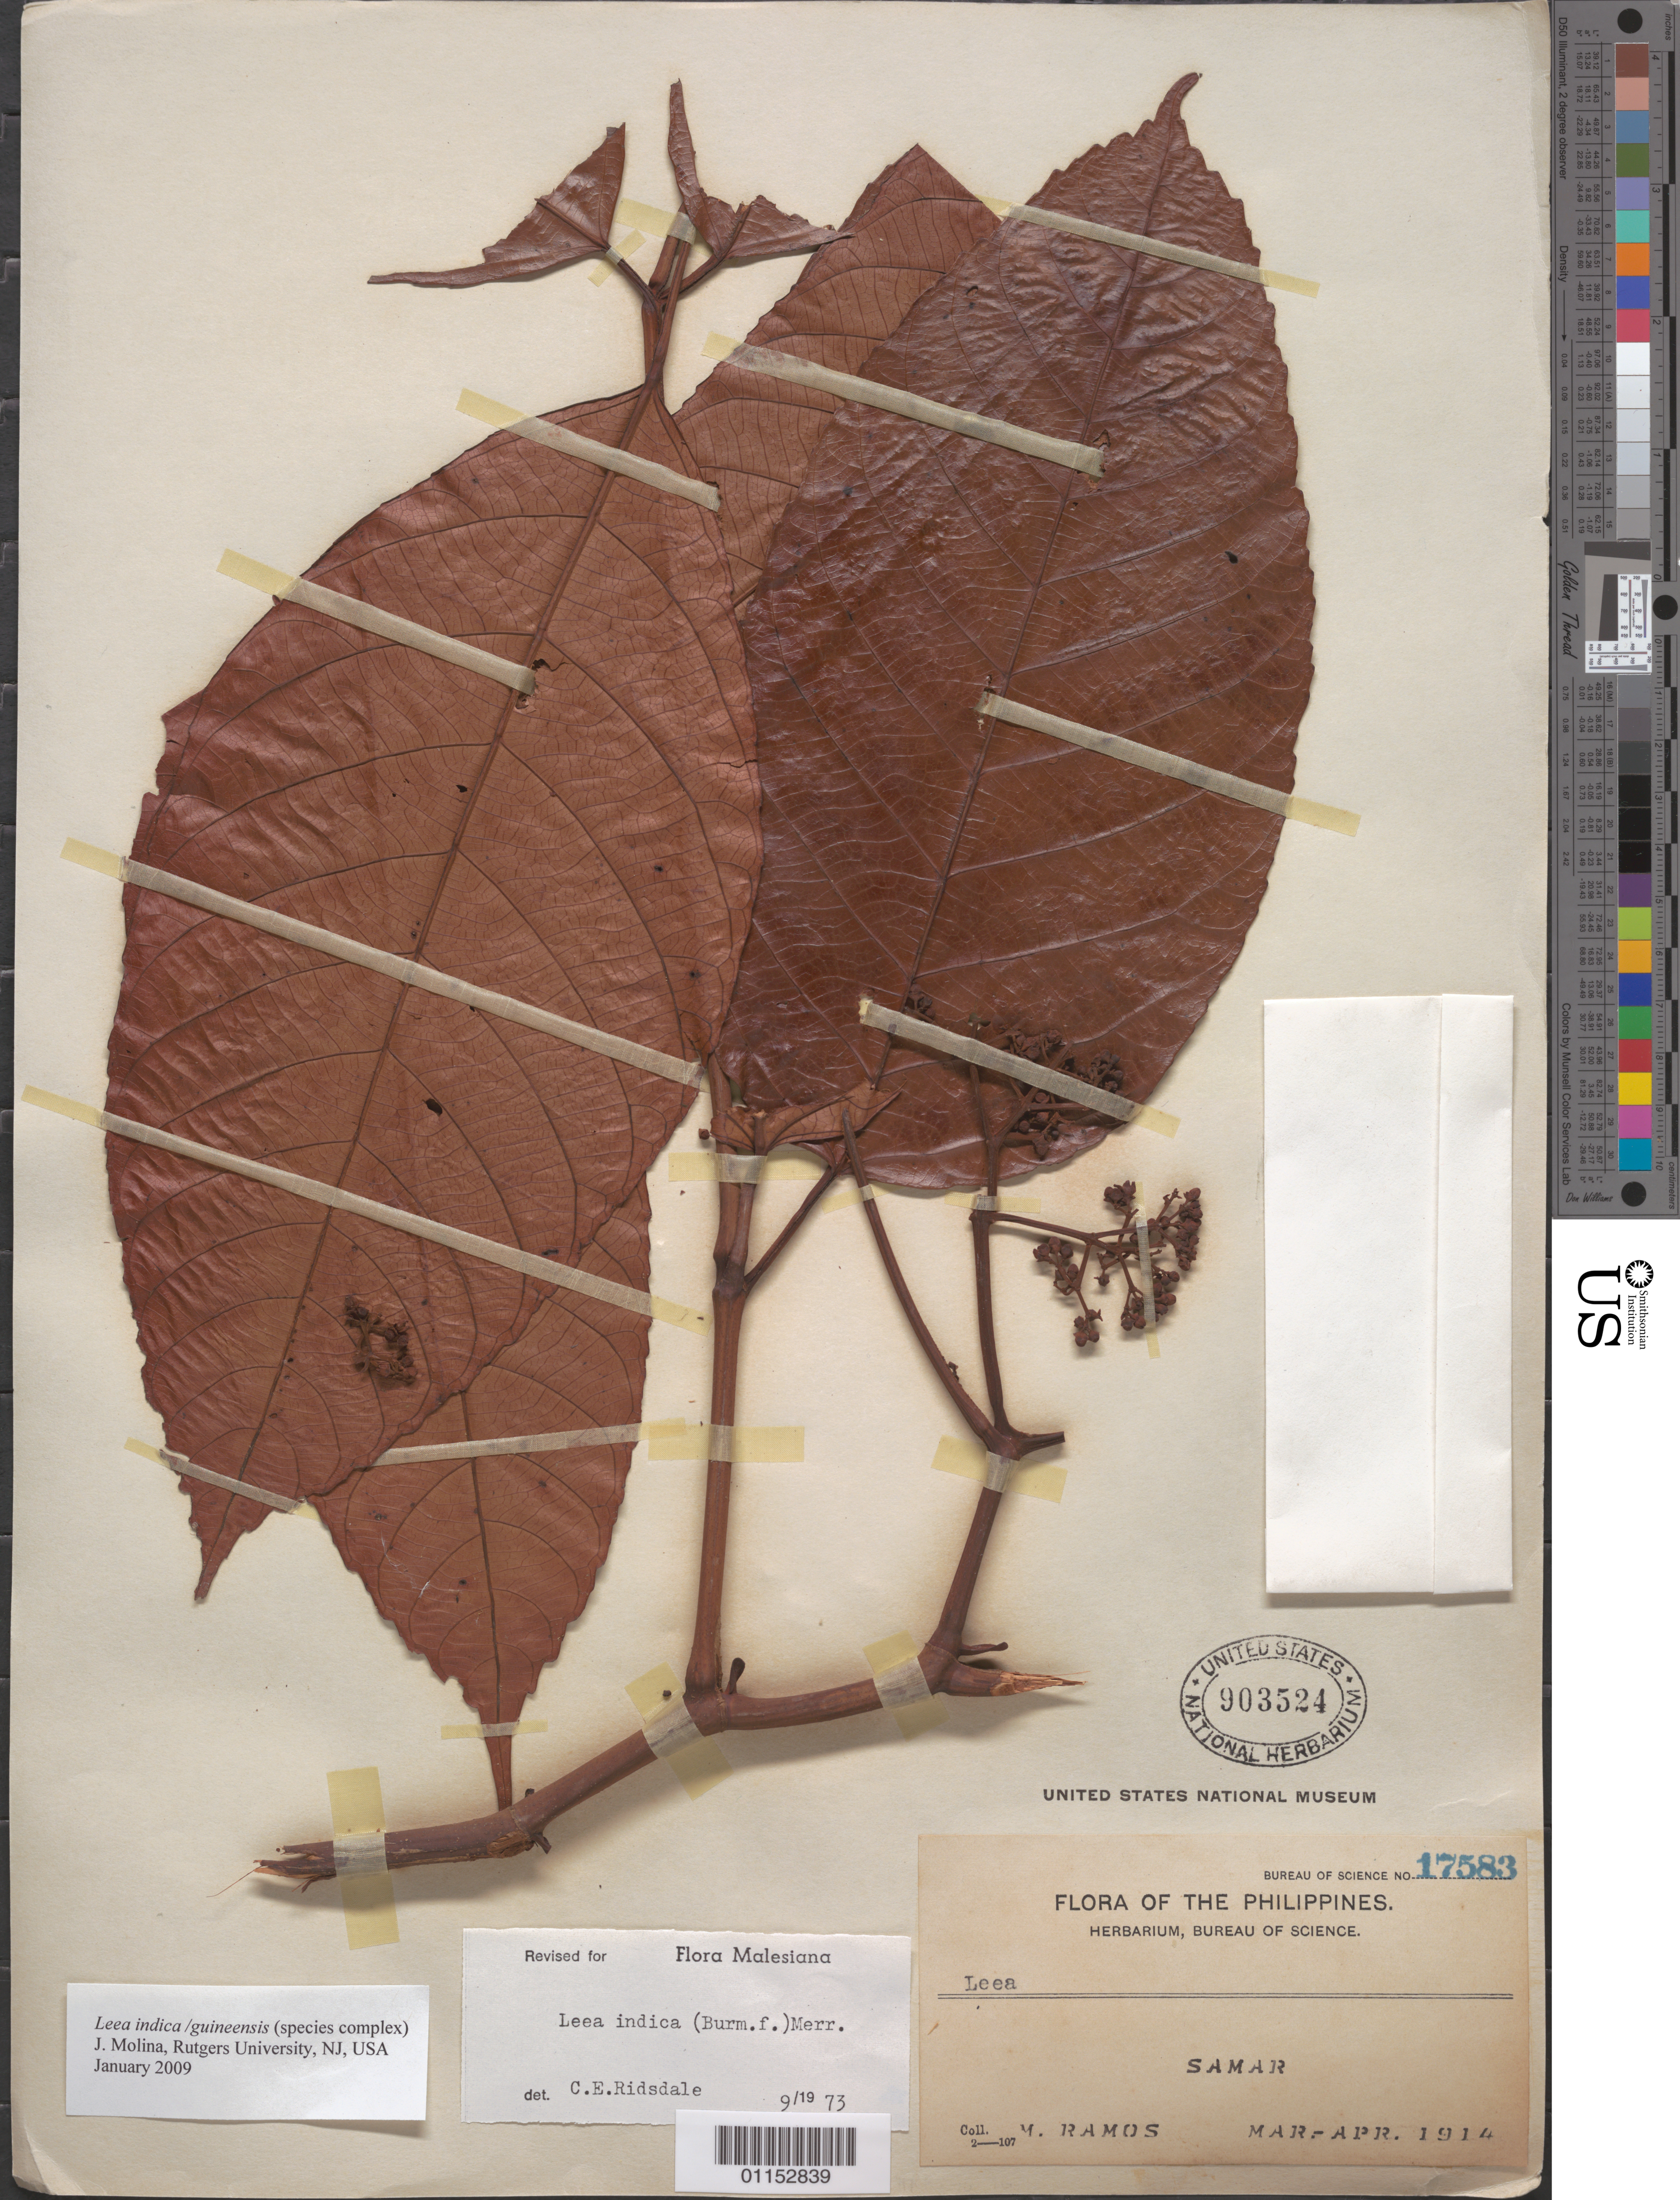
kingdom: Plantae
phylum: Tracheophyta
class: Magnoliopsida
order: Vitales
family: Vitaceae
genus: Leea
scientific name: Leea indica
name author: (Burm. f.) Merr.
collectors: M. Ramos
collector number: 17583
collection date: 1914-03/1914-04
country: Philippines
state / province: Eastern Visayas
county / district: Eastern Samar / Northern Samar / Western Samar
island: Samar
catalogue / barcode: US 903524